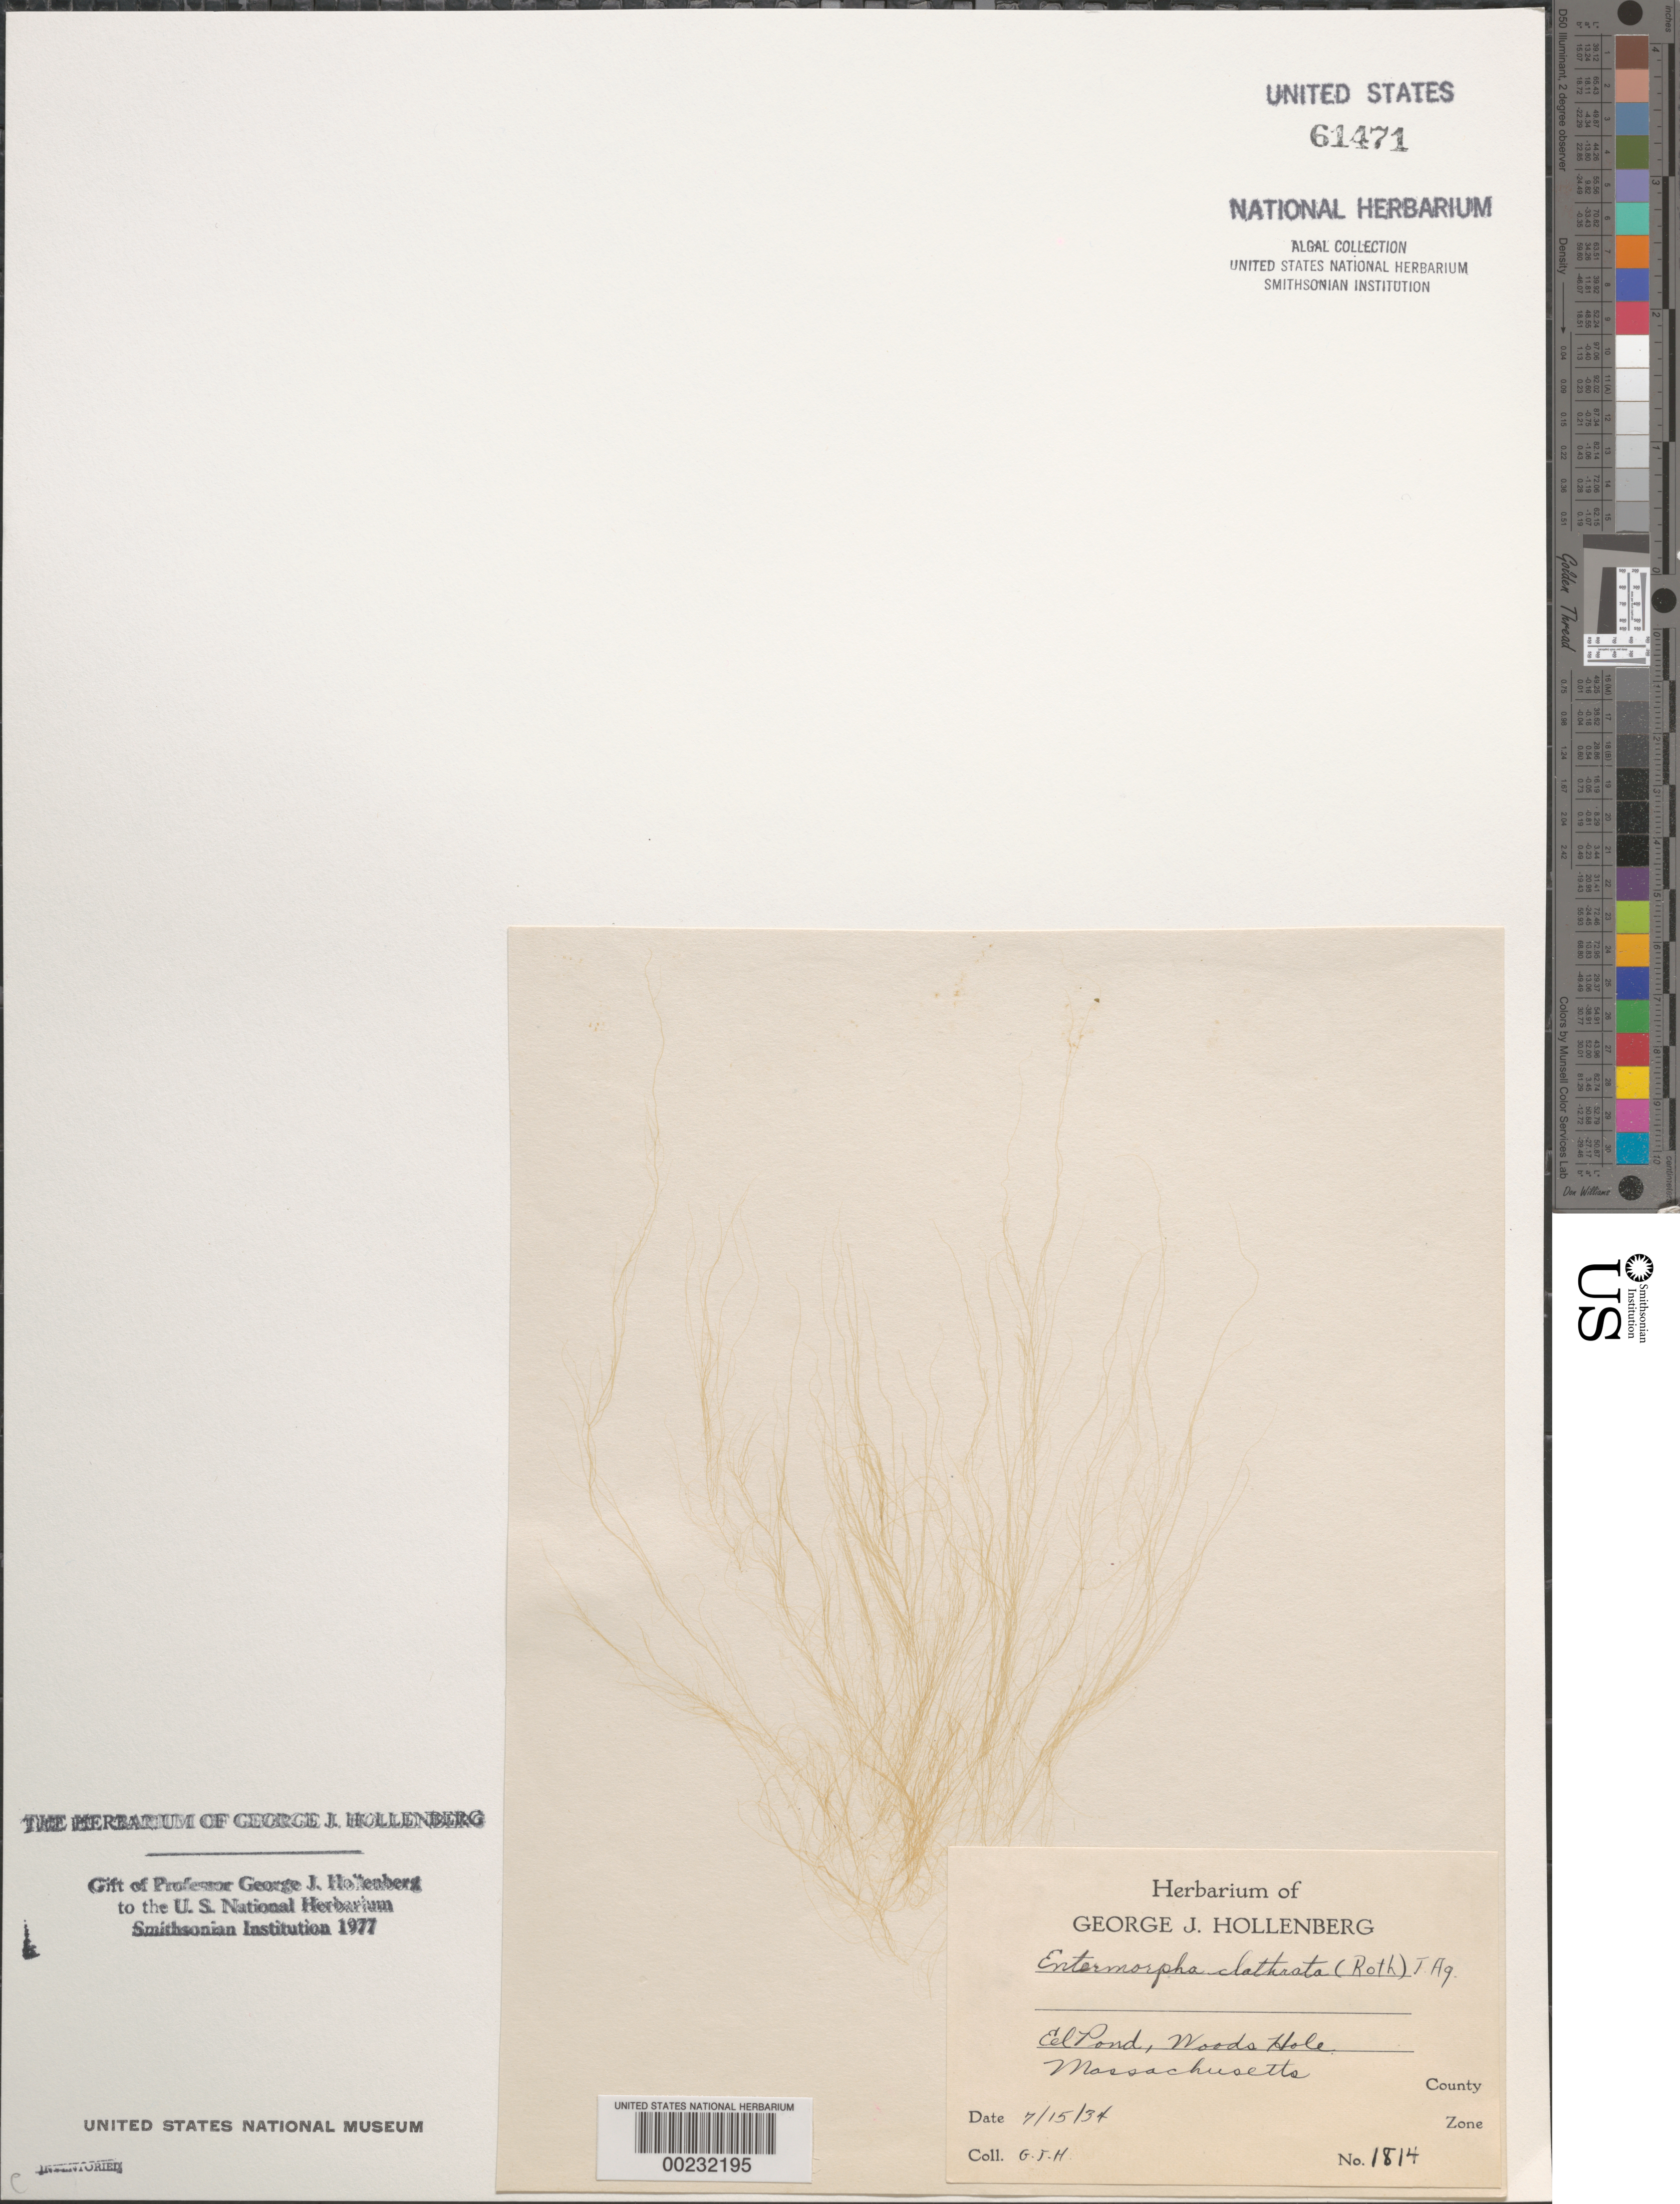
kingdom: Plantae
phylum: Chlorophyta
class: Ulvophyceae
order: Cladophorales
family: Cladophoraceae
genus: Cladophora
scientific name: Cladophora vagabunda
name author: (L.) C. Hoek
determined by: Algae name updating Project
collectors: G. Hollenberg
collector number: GJH 1814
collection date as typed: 15 Jul 1934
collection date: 1934-07-15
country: United States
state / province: Massachusetts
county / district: Barnstable County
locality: Woods Hole, Eel Pond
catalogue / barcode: US 61471